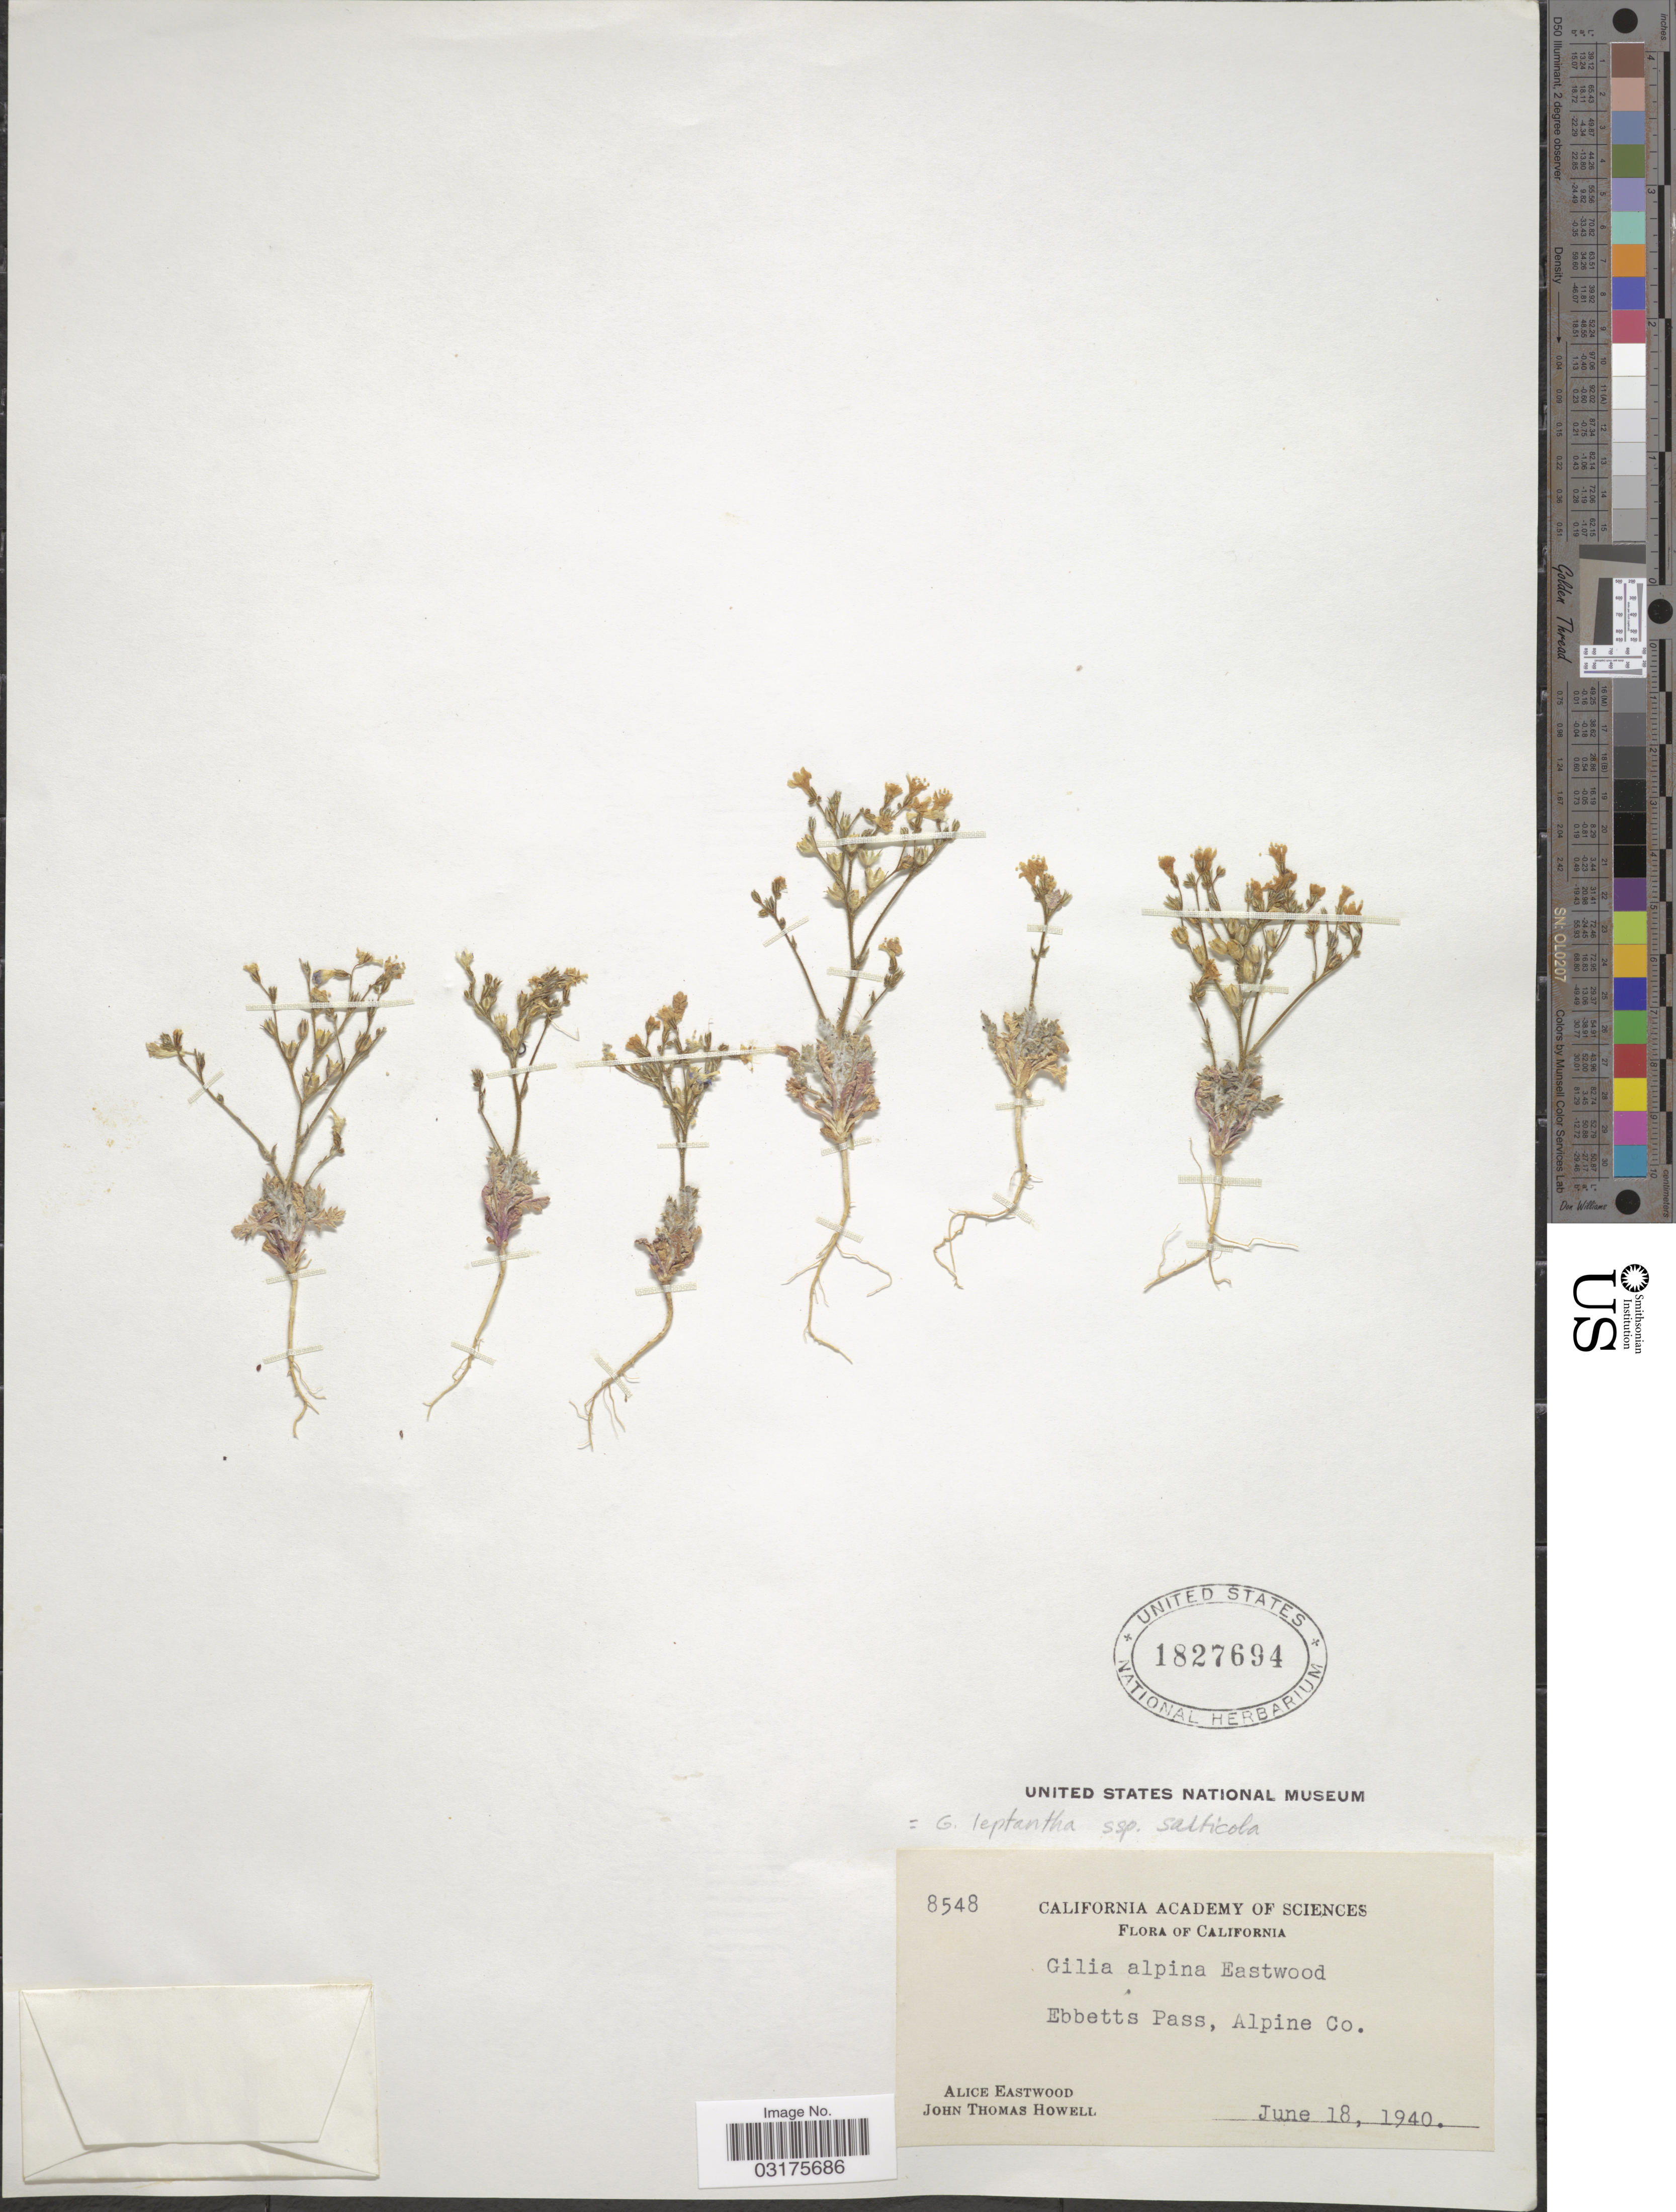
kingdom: Plantae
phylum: Tracheophyta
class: Magnoliopsida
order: Ericales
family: Polemoniaceae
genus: Gilia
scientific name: Gilia leptantha subsp. salticola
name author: (Eastw.) A.D. Grant & V.E. Grant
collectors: A. Eastwood & J. T. Howell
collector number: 8548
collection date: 1940-06-18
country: United States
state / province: California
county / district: Alpine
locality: Ebbets Pass, Alpine Co.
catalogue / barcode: US 1827694